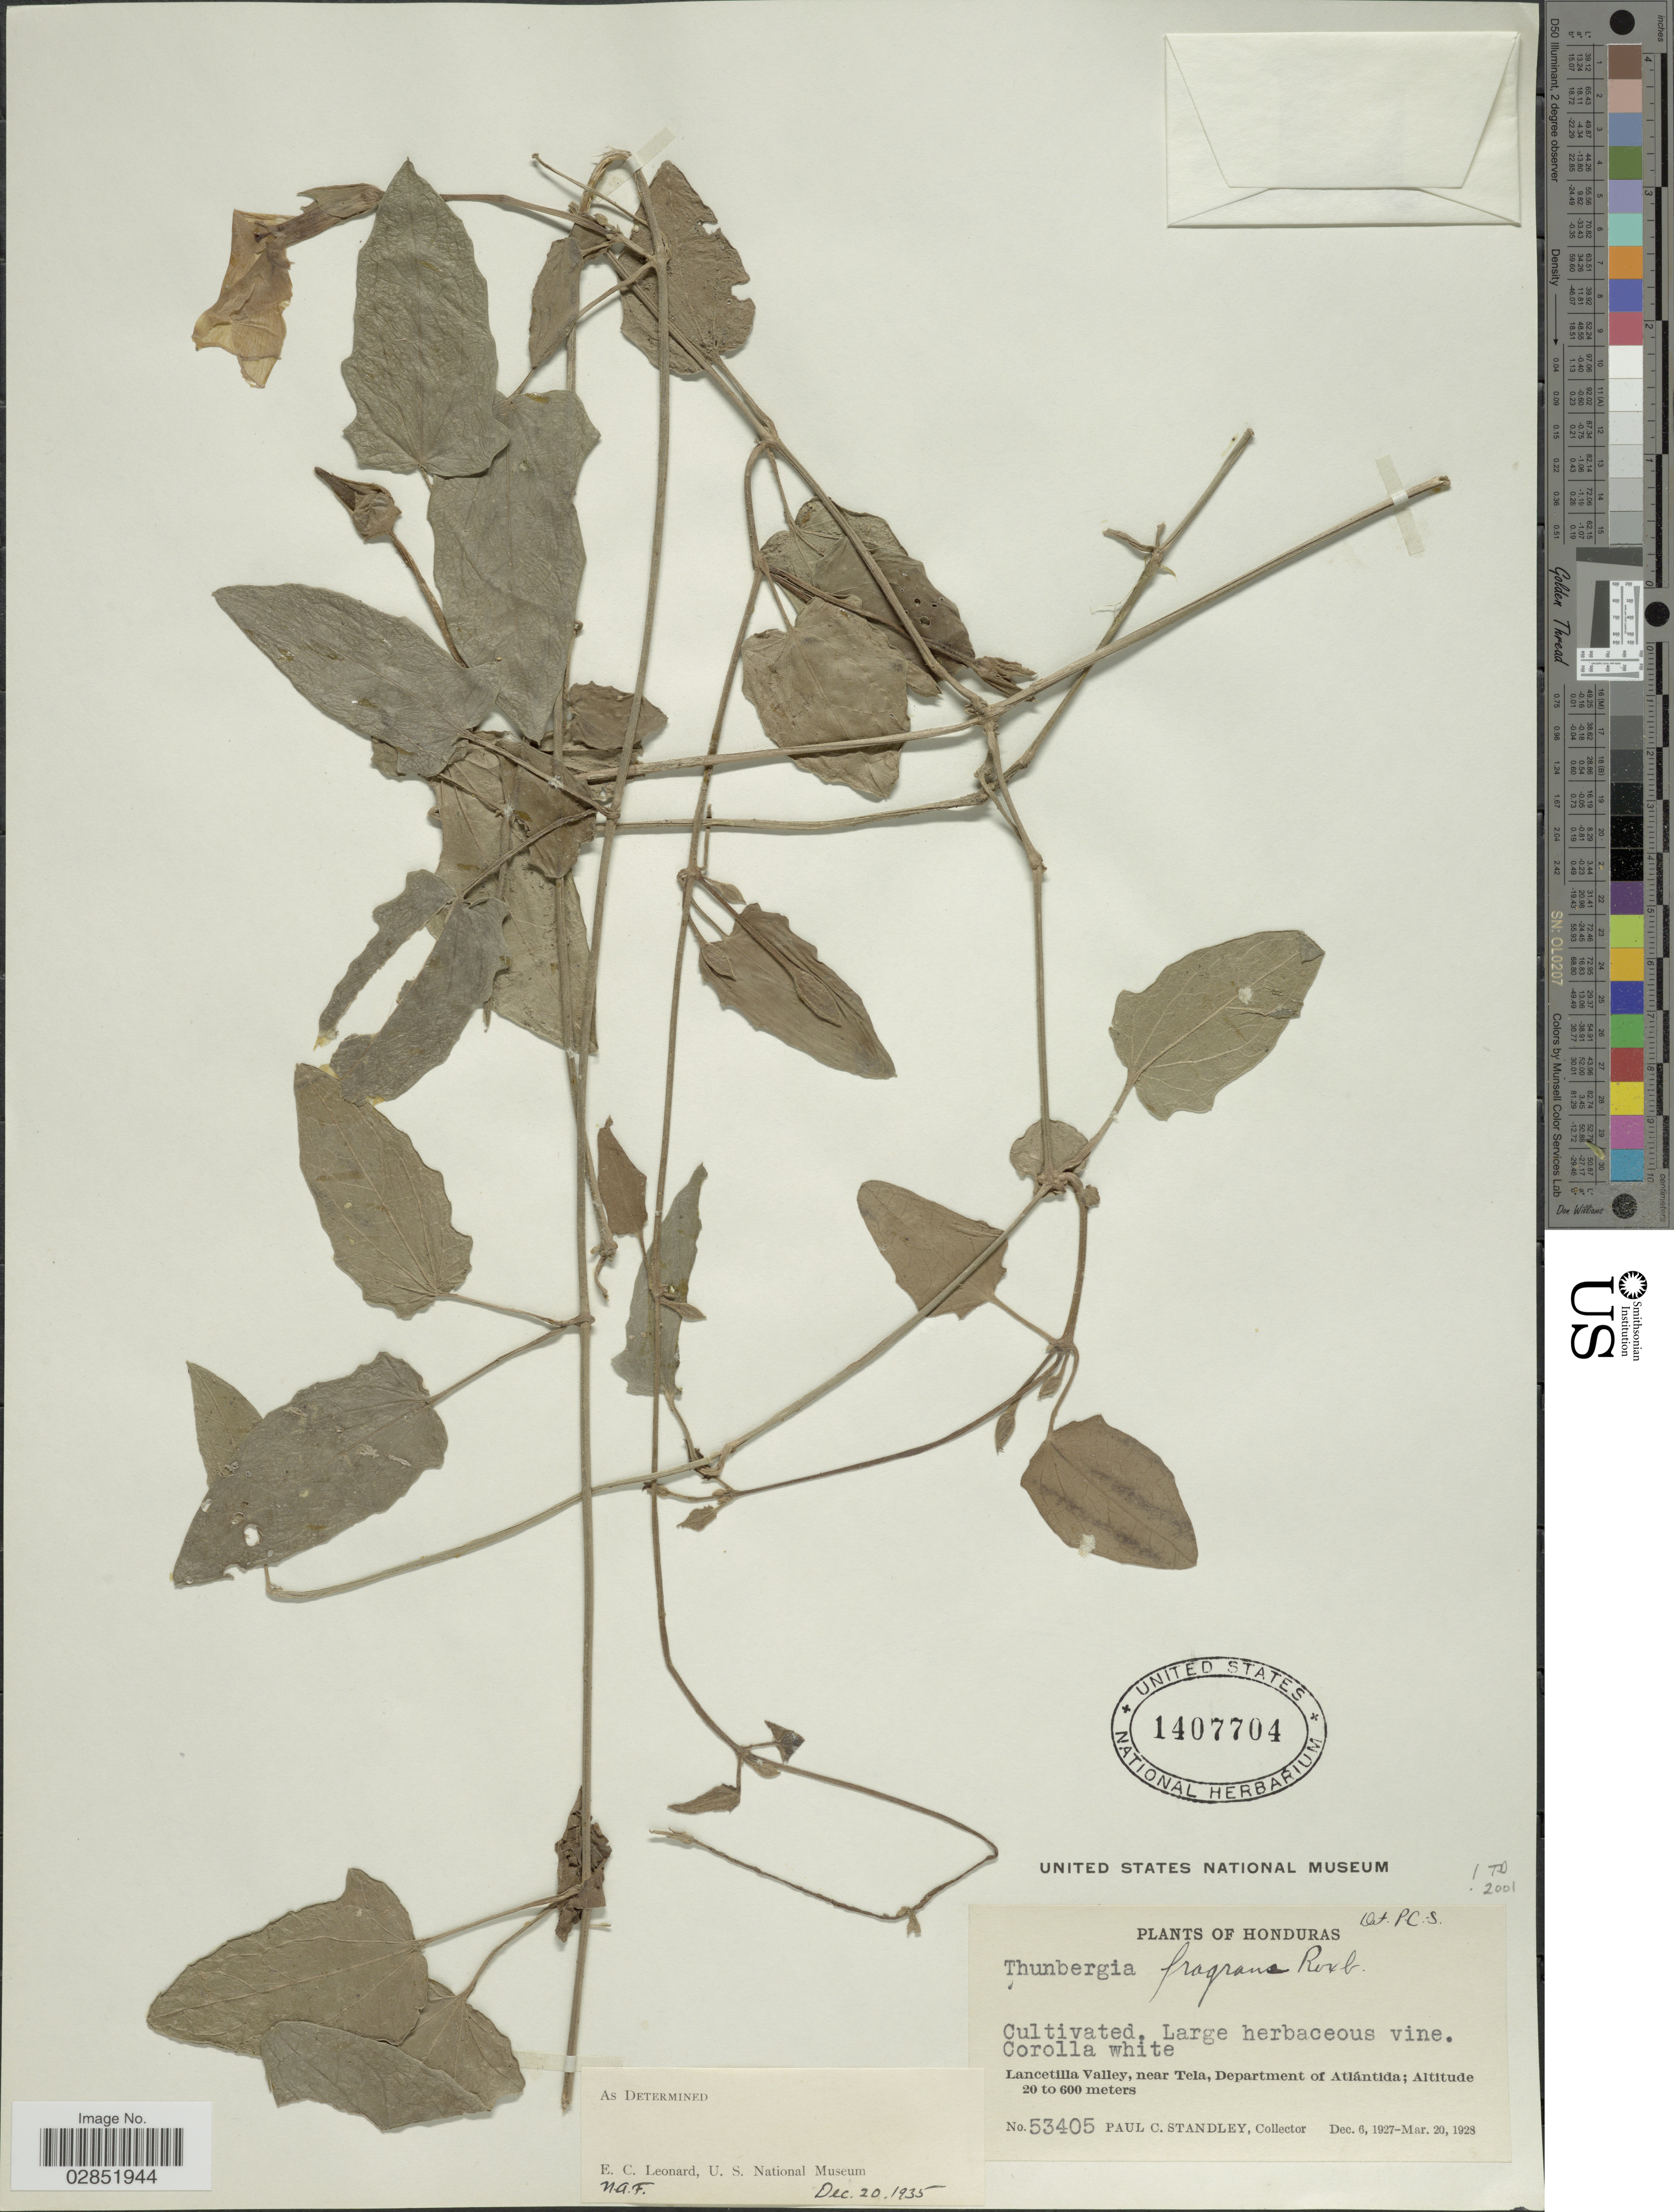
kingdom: Plantae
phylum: Tracheophyta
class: Magnoliopsida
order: Lamiales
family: Acanthaceae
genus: Thunbergia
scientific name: Thunbergia fragrans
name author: Roxb.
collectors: P. C. Standley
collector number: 53405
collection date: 1927-12-06/1928-03-20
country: Honduras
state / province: Atlántida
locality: Lancetilla Valley, near Tela, Department of Atlántida.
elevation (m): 20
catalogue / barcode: US 1407704